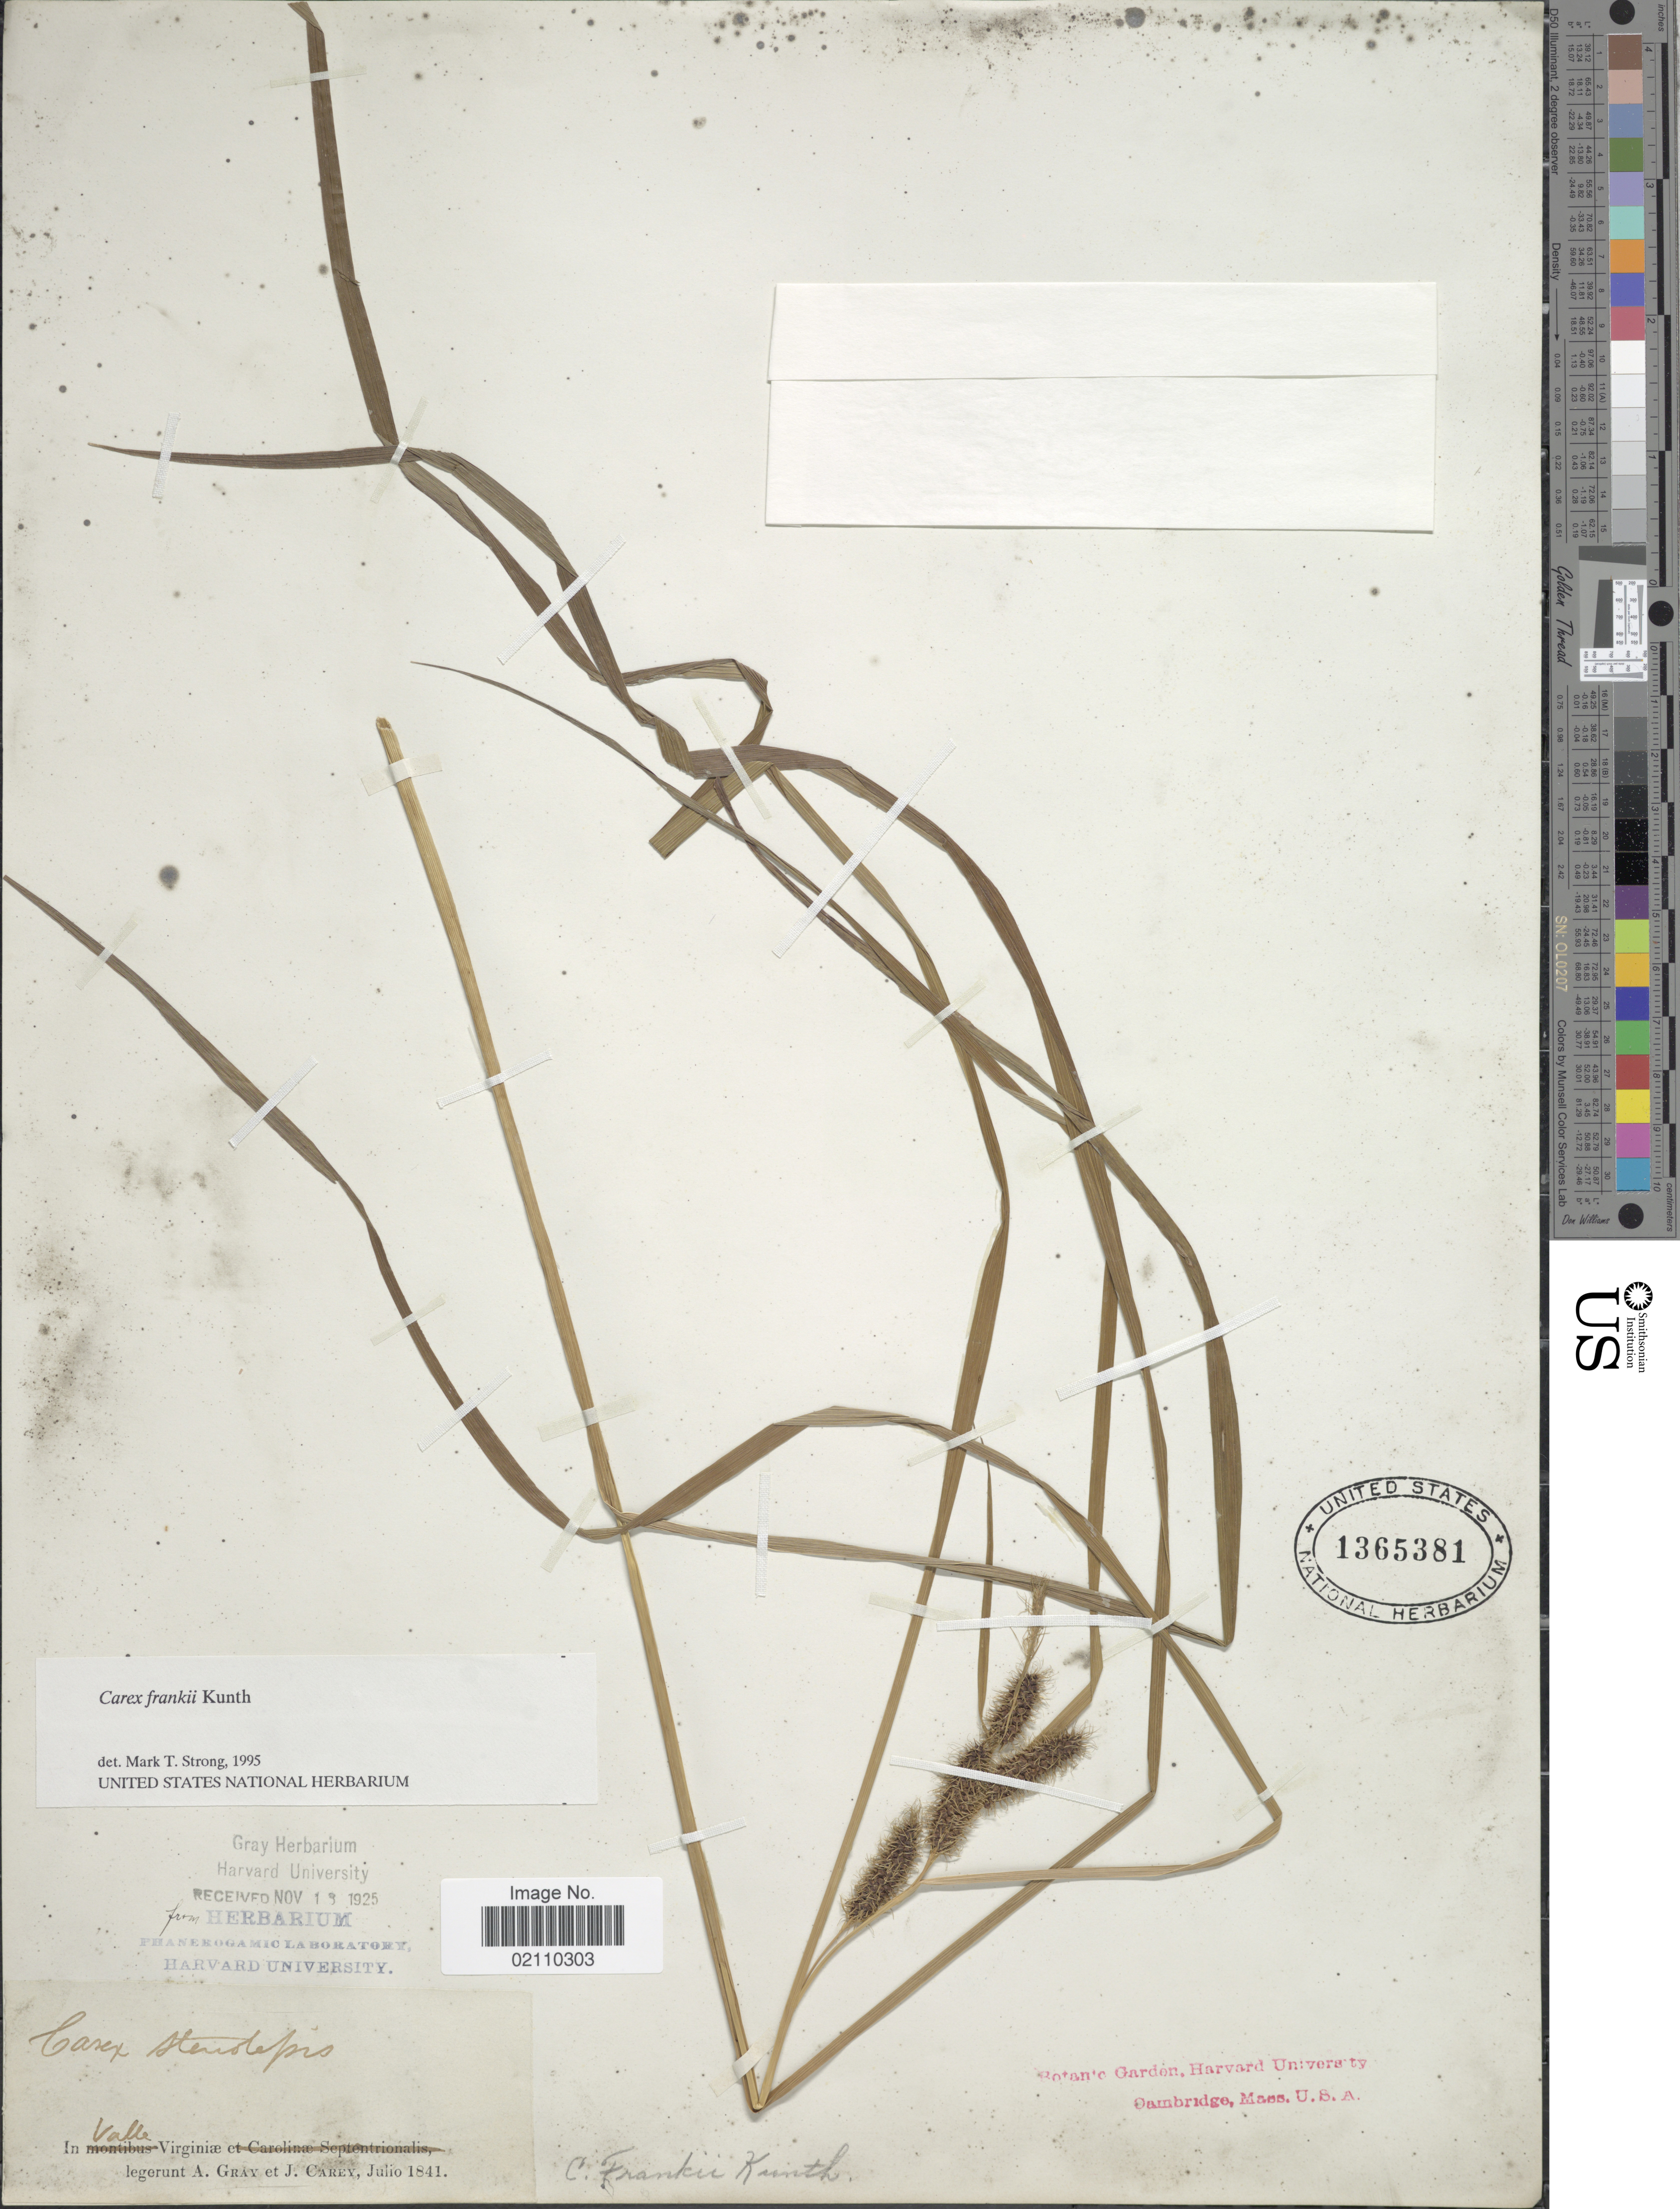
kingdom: Plantae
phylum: Tracheophyta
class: Liliopsida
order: Poales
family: Cyperaceae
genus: Carex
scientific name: Carex frankii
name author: Kunth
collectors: A. Gray (herbarium) & J. Carey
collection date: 1841-07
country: United States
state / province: Virginia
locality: In valle Virginiae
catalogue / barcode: US 1365381